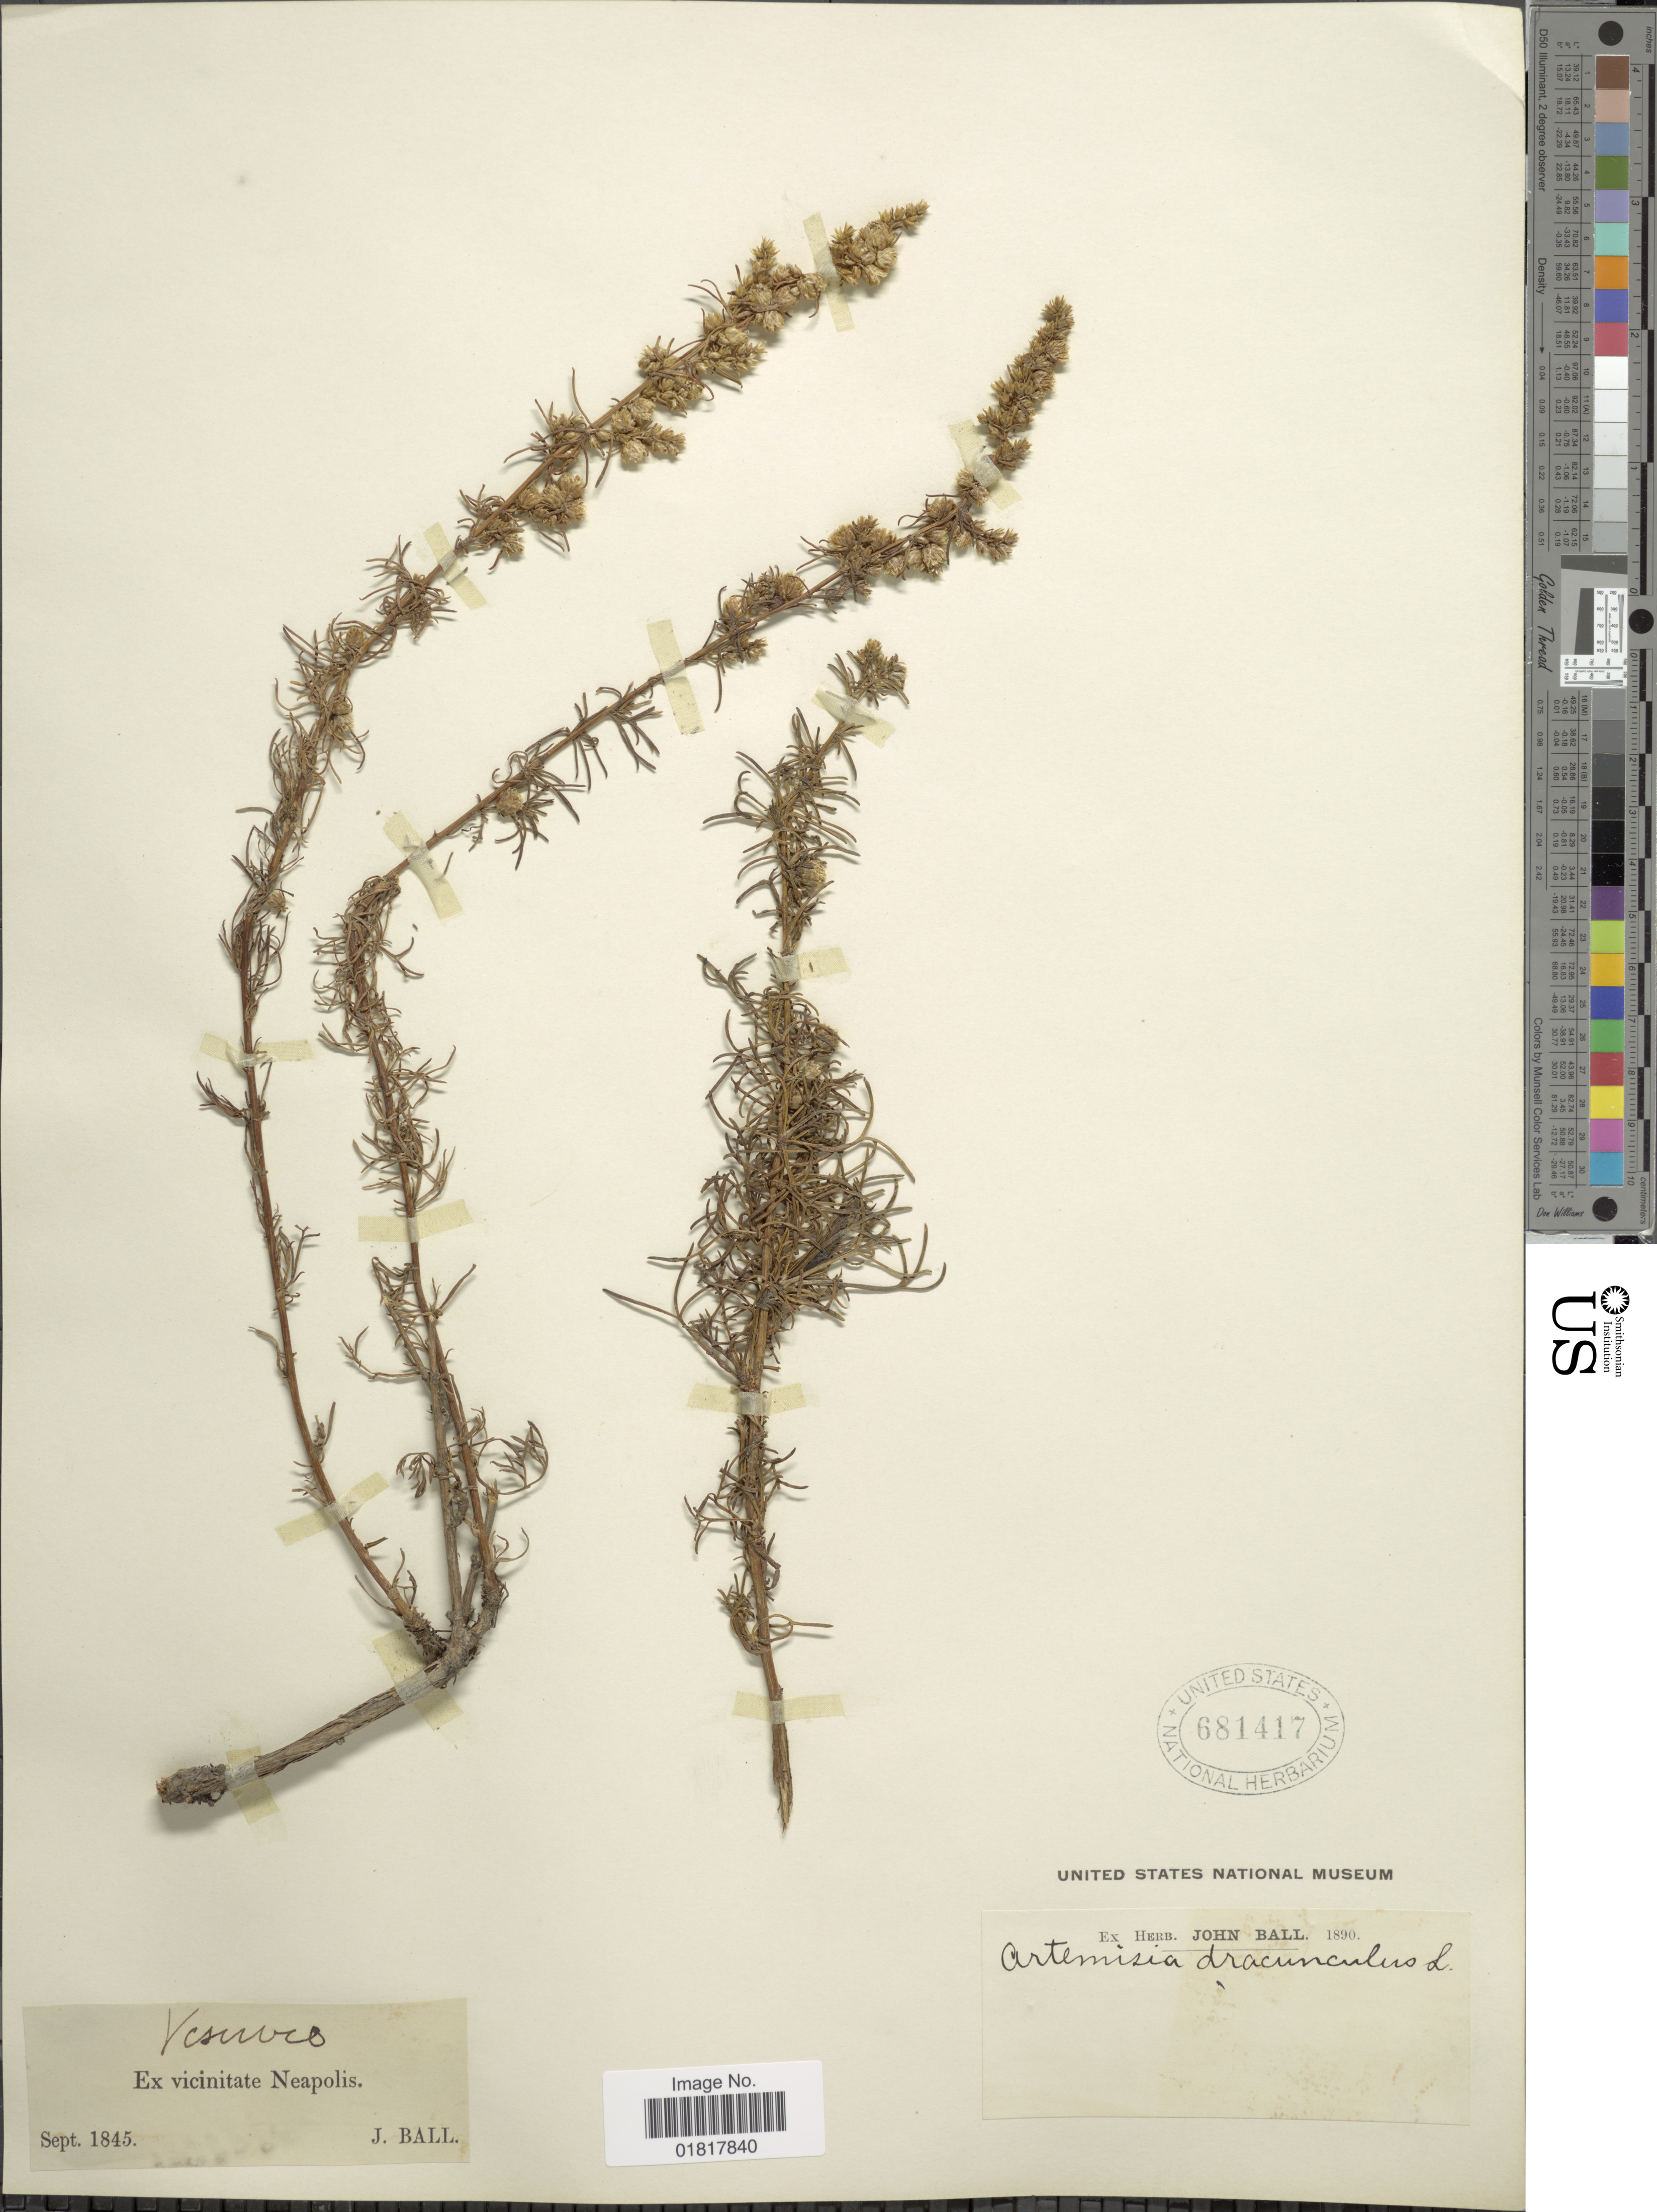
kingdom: Plantae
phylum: Tracheophyta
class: Magnoliopsida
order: Asterales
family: Asteraceae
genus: Artemisia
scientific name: Artemisia dracunculus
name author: L.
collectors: J. Ball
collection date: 1845-09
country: Italy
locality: Ex vicinitate Neapolis, Vesuvio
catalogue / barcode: US 6181417